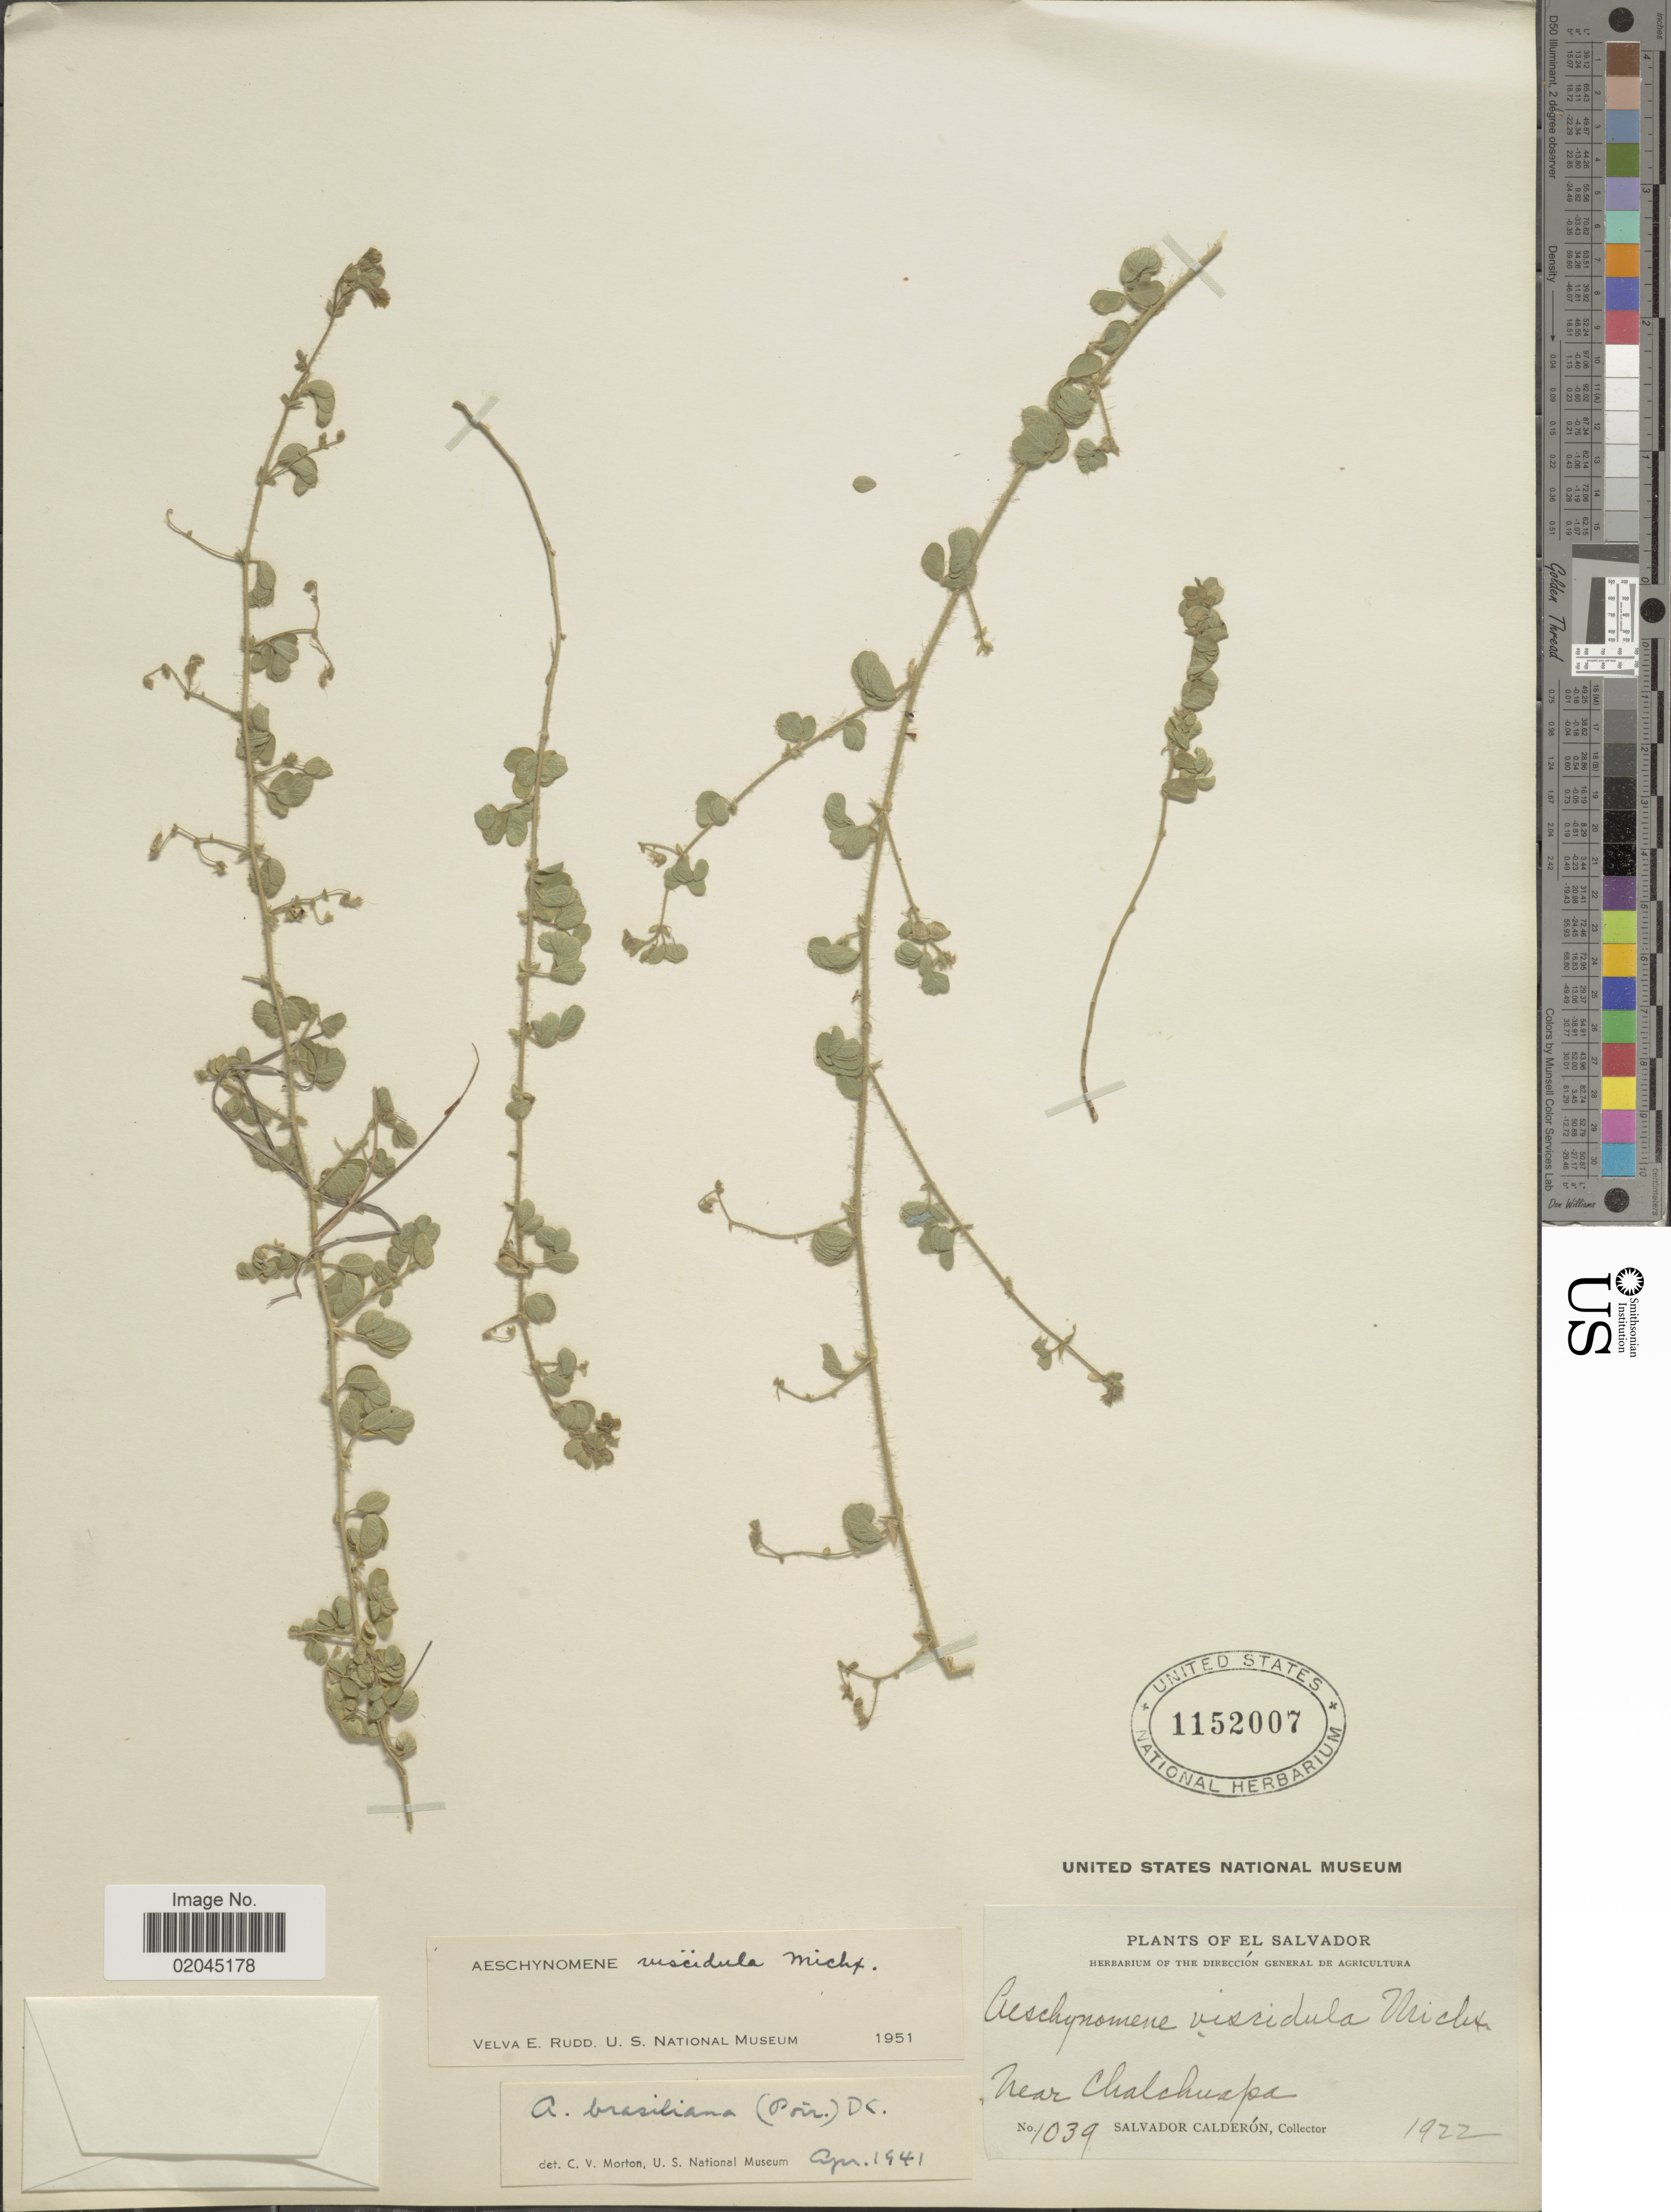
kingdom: Plantae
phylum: Tracheophyta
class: Magnoliopsida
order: Fabales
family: Fabaceae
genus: Aeschynomene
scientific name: Aeschynomene viscidula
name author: Michx.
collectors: S. Calderón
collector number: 1039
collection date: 1922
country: El Salvador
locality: Near Chalchuapa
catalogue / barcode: US 1152007